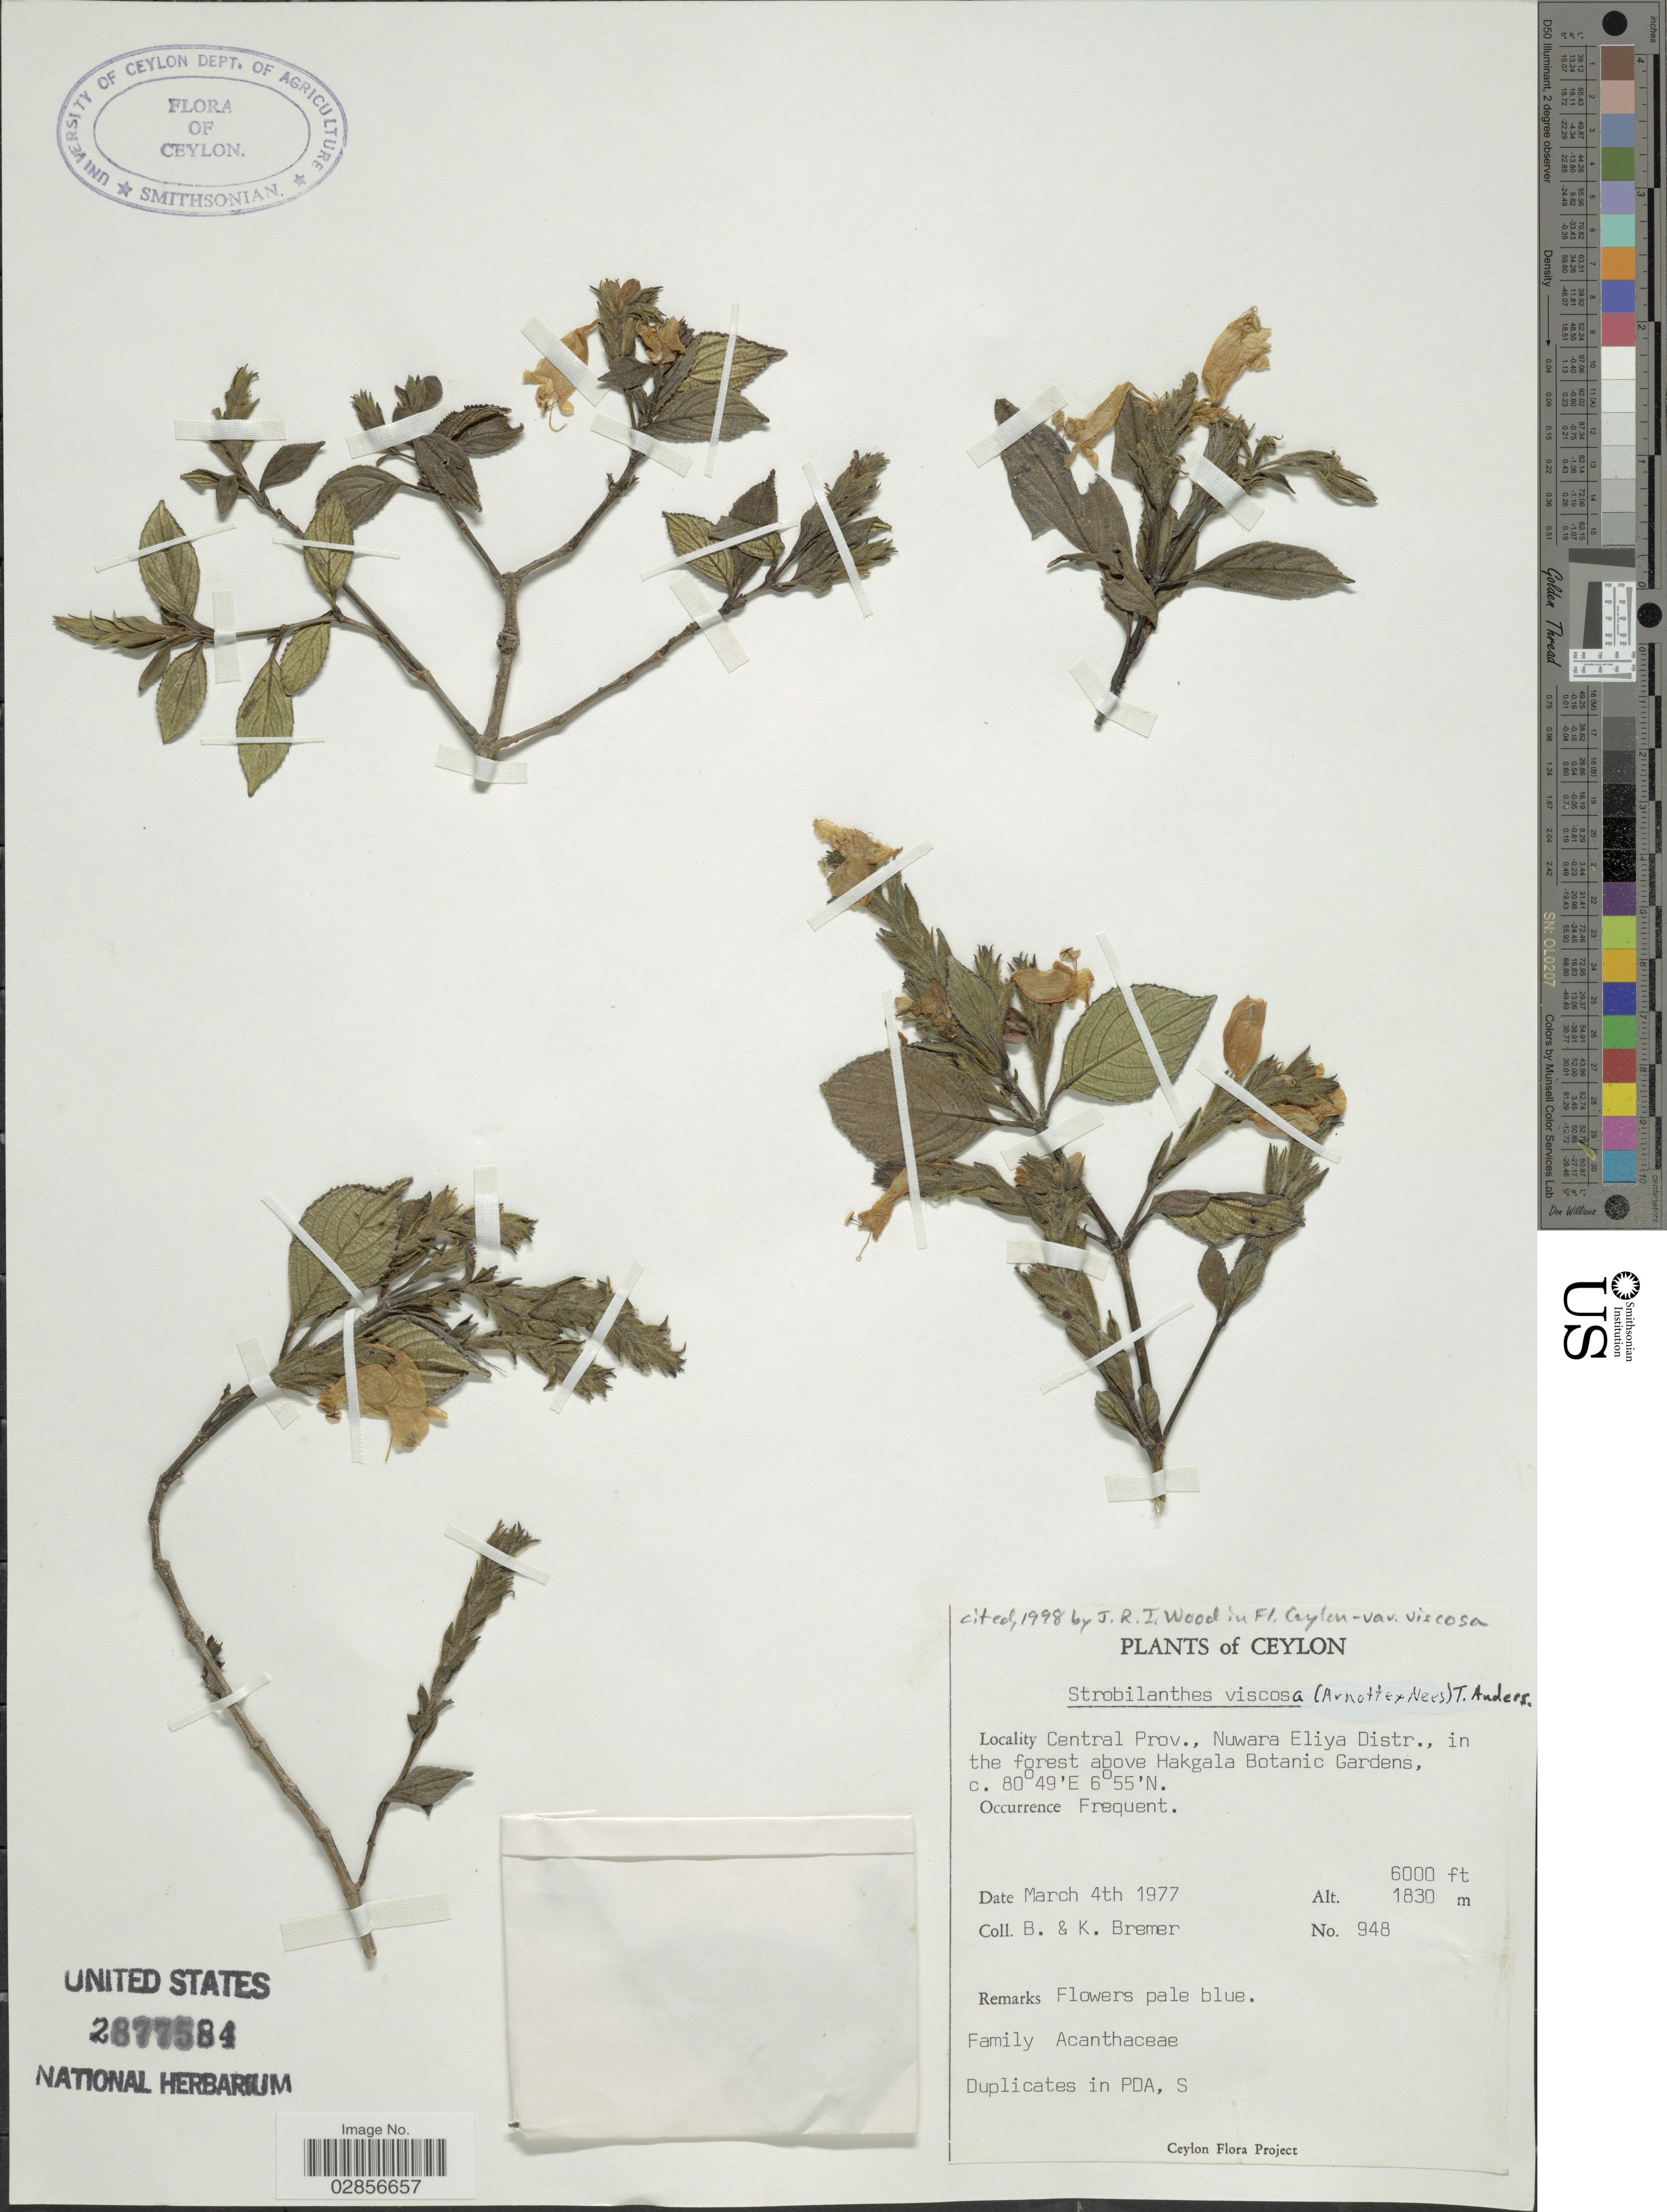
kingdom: Plantae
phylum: Tracheophyta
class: Magnoliopsida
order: Lamiales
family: Acanthaceae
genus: Strobilanthes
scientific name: Strobilanthes viscosa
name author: T. Anderson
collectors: B. Bremer & K. Bremer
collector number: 948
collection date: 1977-03-04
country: Sri Lanka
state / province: Central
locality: Ceylon, Central Province., Nuwara Eliya Distr., in the forest above Hakgala Botanic Gardens.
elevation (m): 1829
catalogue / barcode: US 2877584